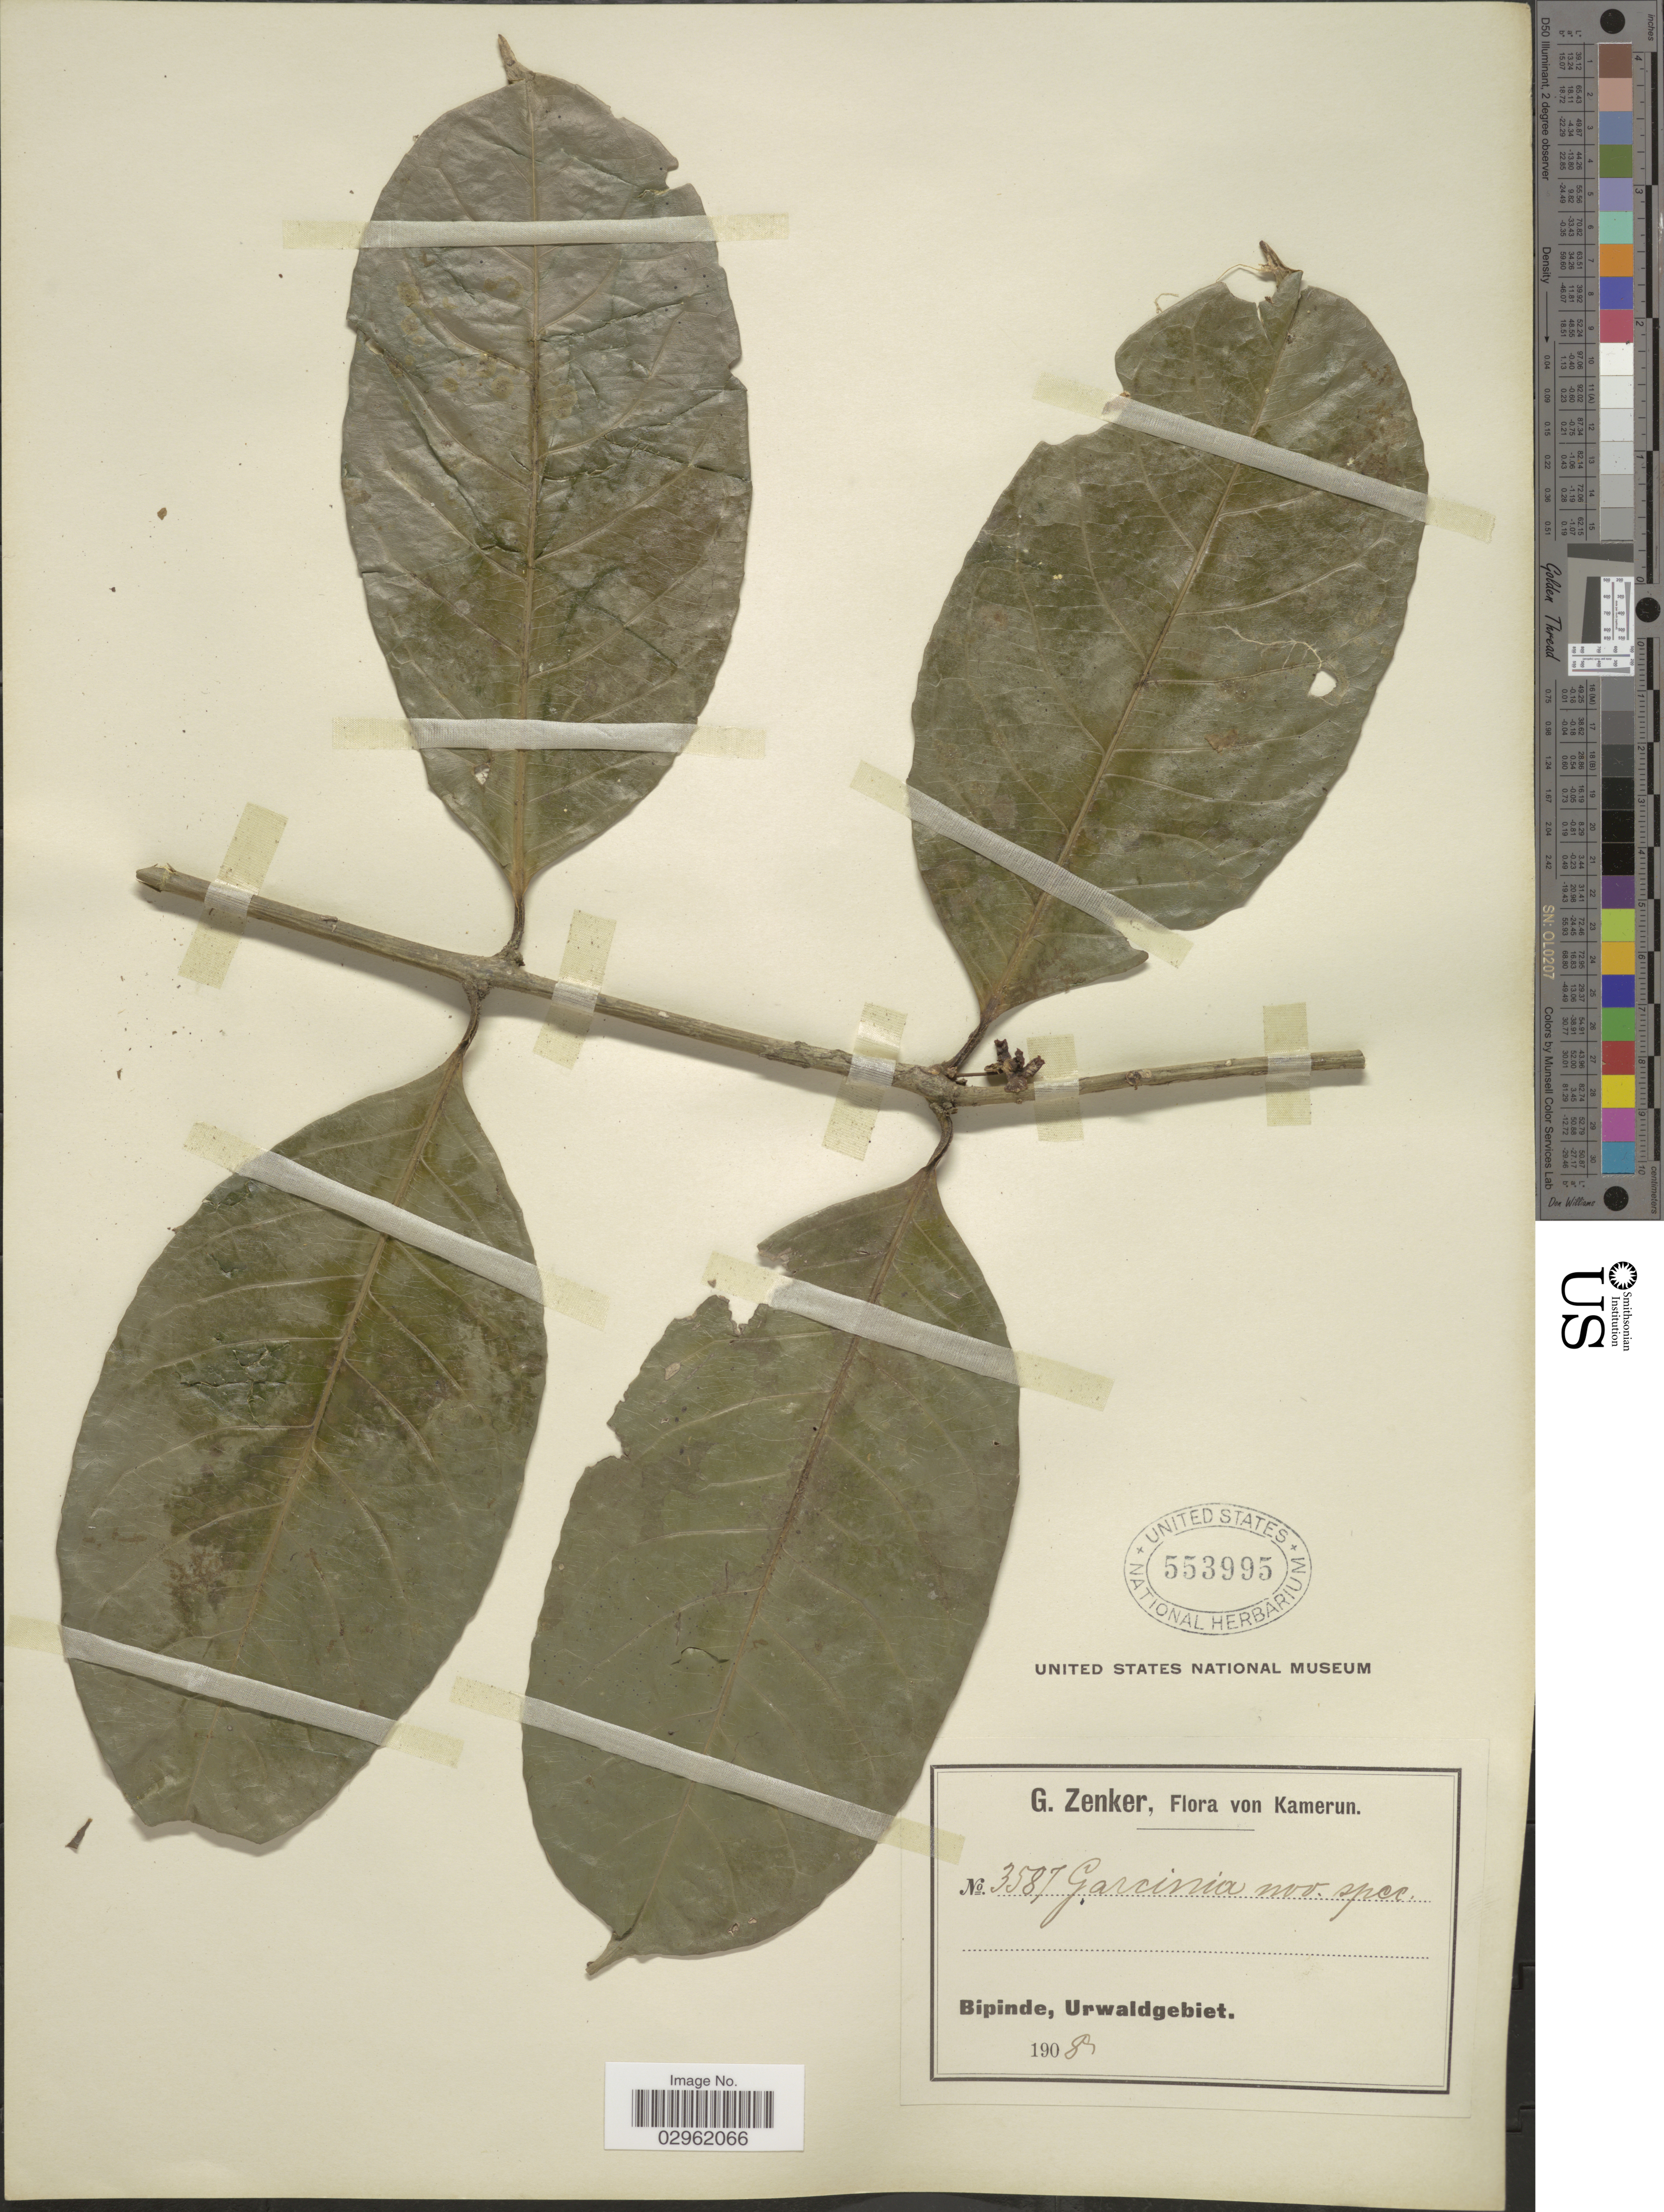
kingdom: Plantae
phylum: Tracheophyta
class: Magnoliopsida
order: Malpighiales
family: Clusiaceae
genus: Garcinia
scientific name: Garcinia sp.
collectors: G. A. Zenker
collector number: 3587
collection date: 1908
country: Cameroon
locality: Kamerun. Bipinde, Urwaldgebiet.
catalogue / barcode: US 553995